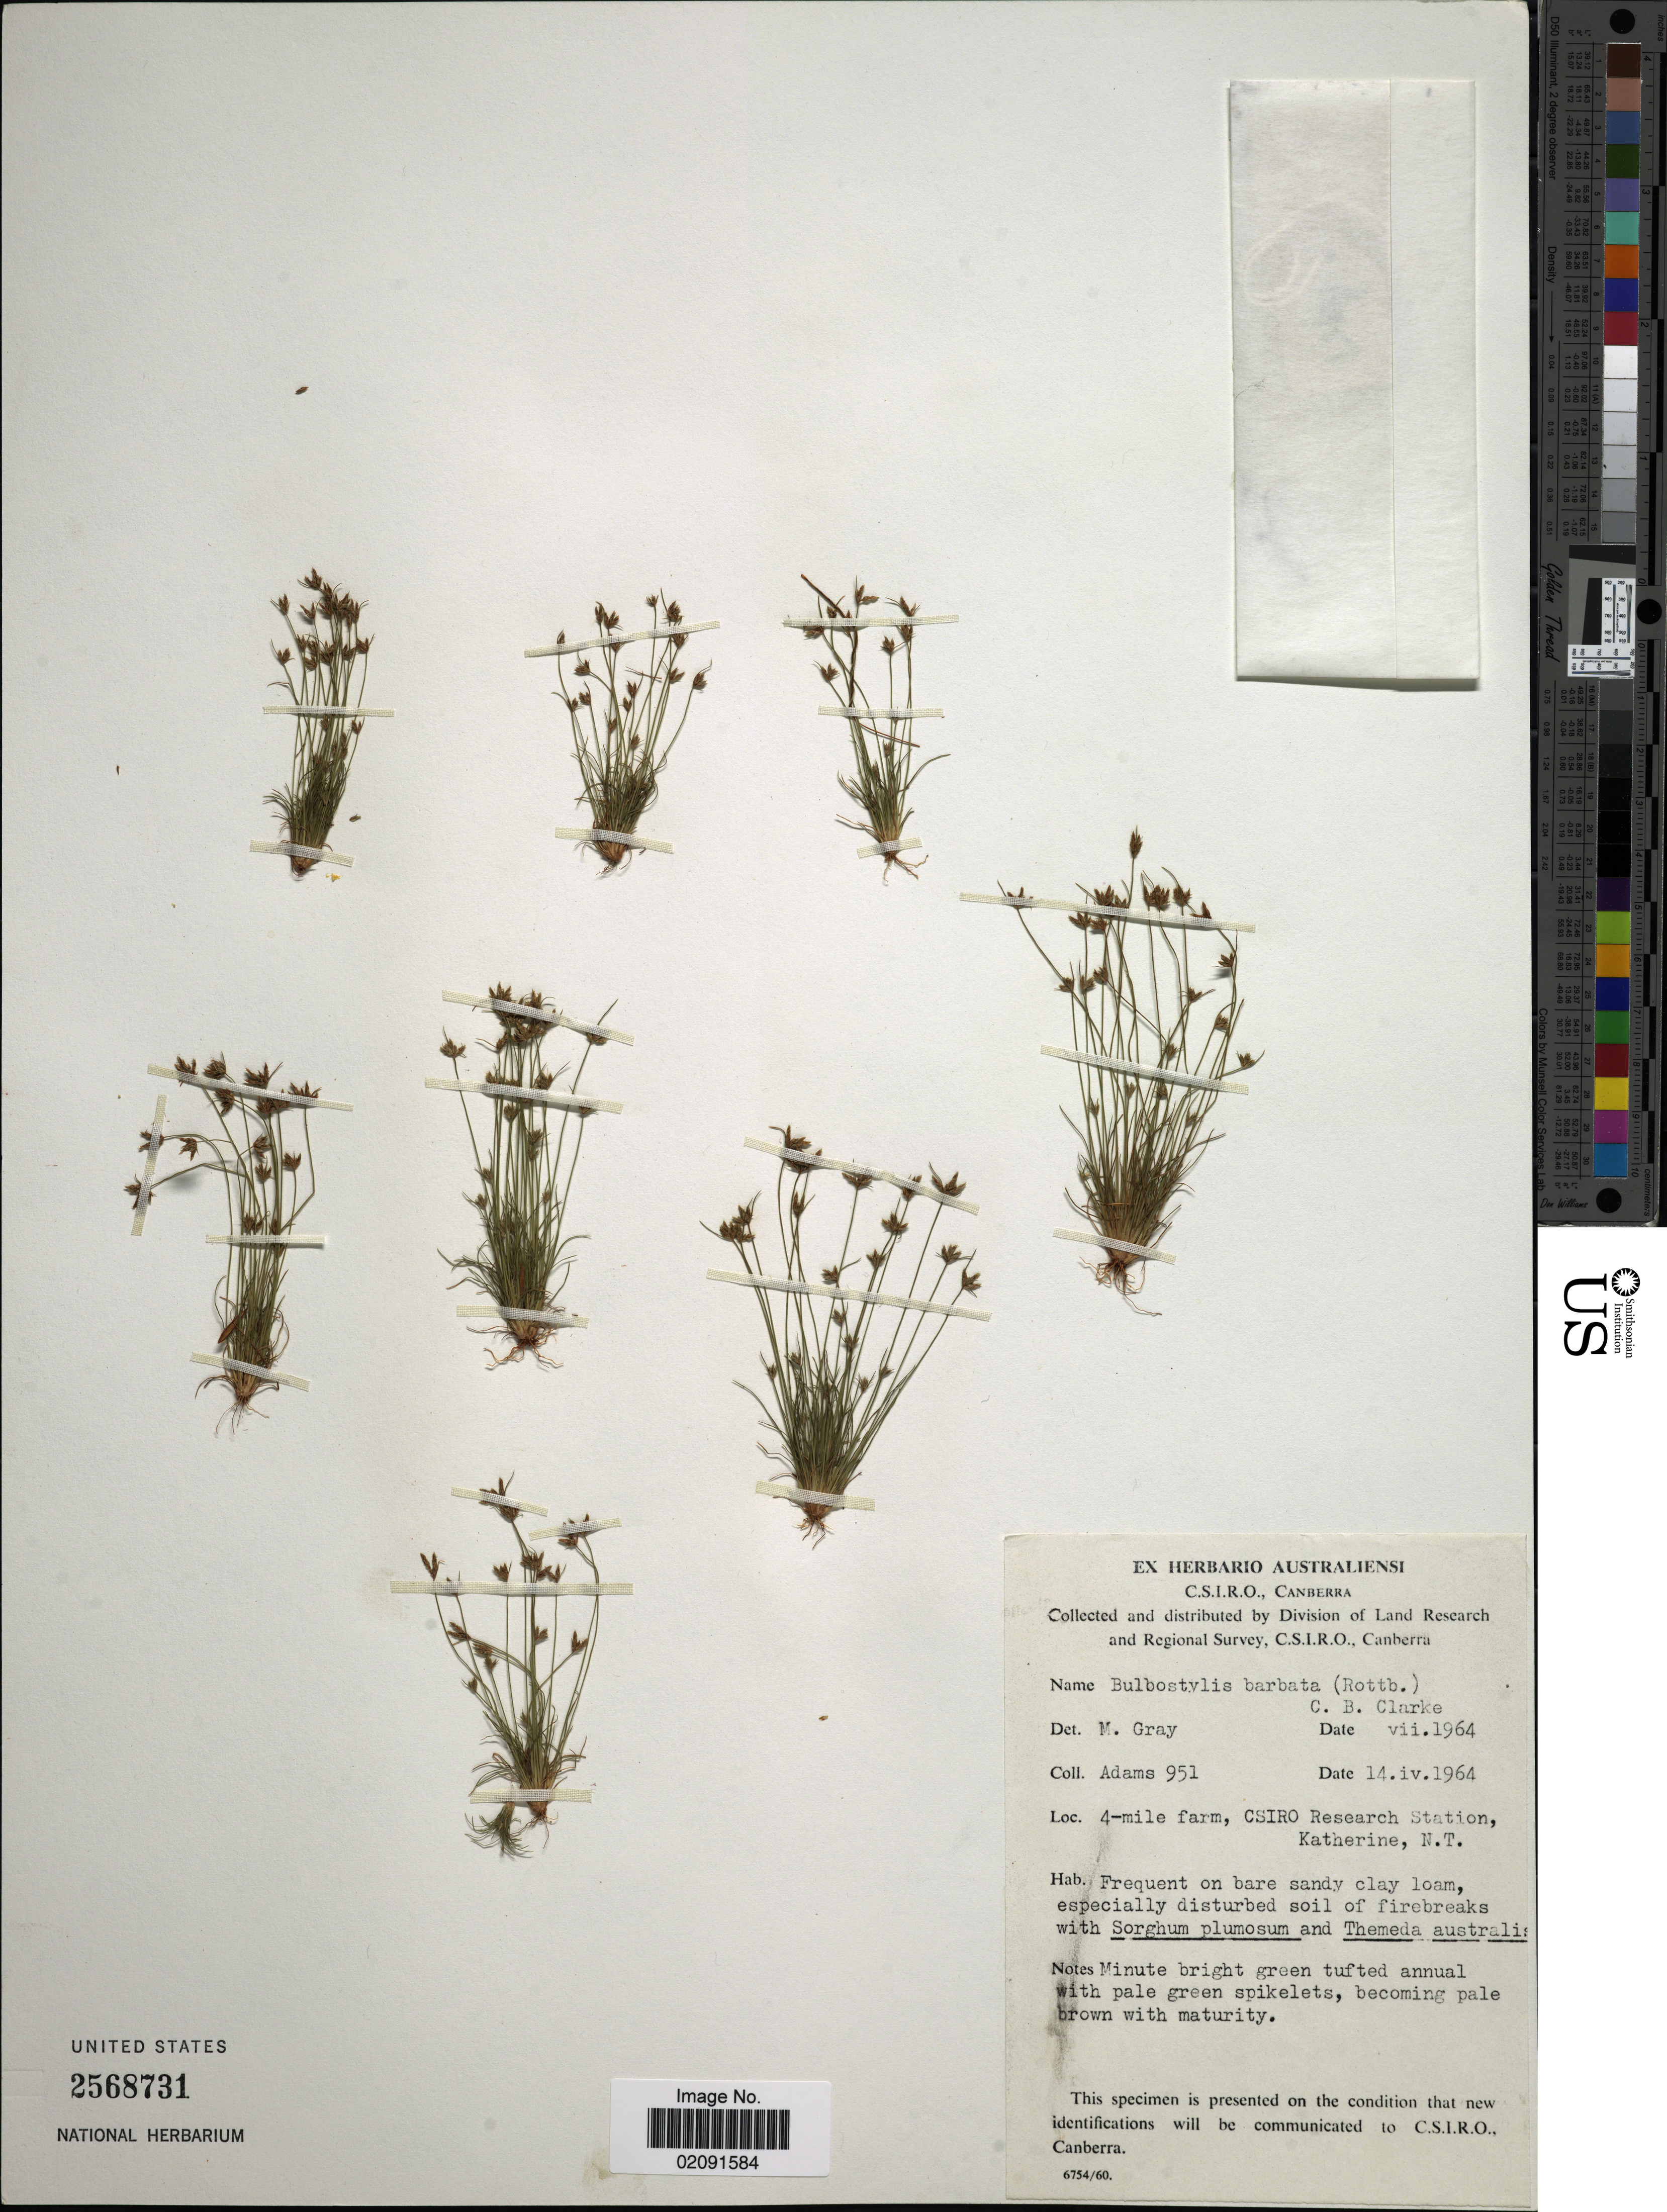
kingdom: Plantae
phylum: Tracheophyta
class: Liliopsida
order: Poales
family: Cyperaceae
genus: Bulbostylis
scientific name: Bulbostylis barbata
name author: (Rottb.) C.B. Clarke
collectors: Adams, --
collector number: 951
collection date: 1964-04-14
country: Australia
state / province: Northern Territory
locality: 4-mile farm, CSIRO Reserach Station, Katherine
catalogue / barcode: US 2568731